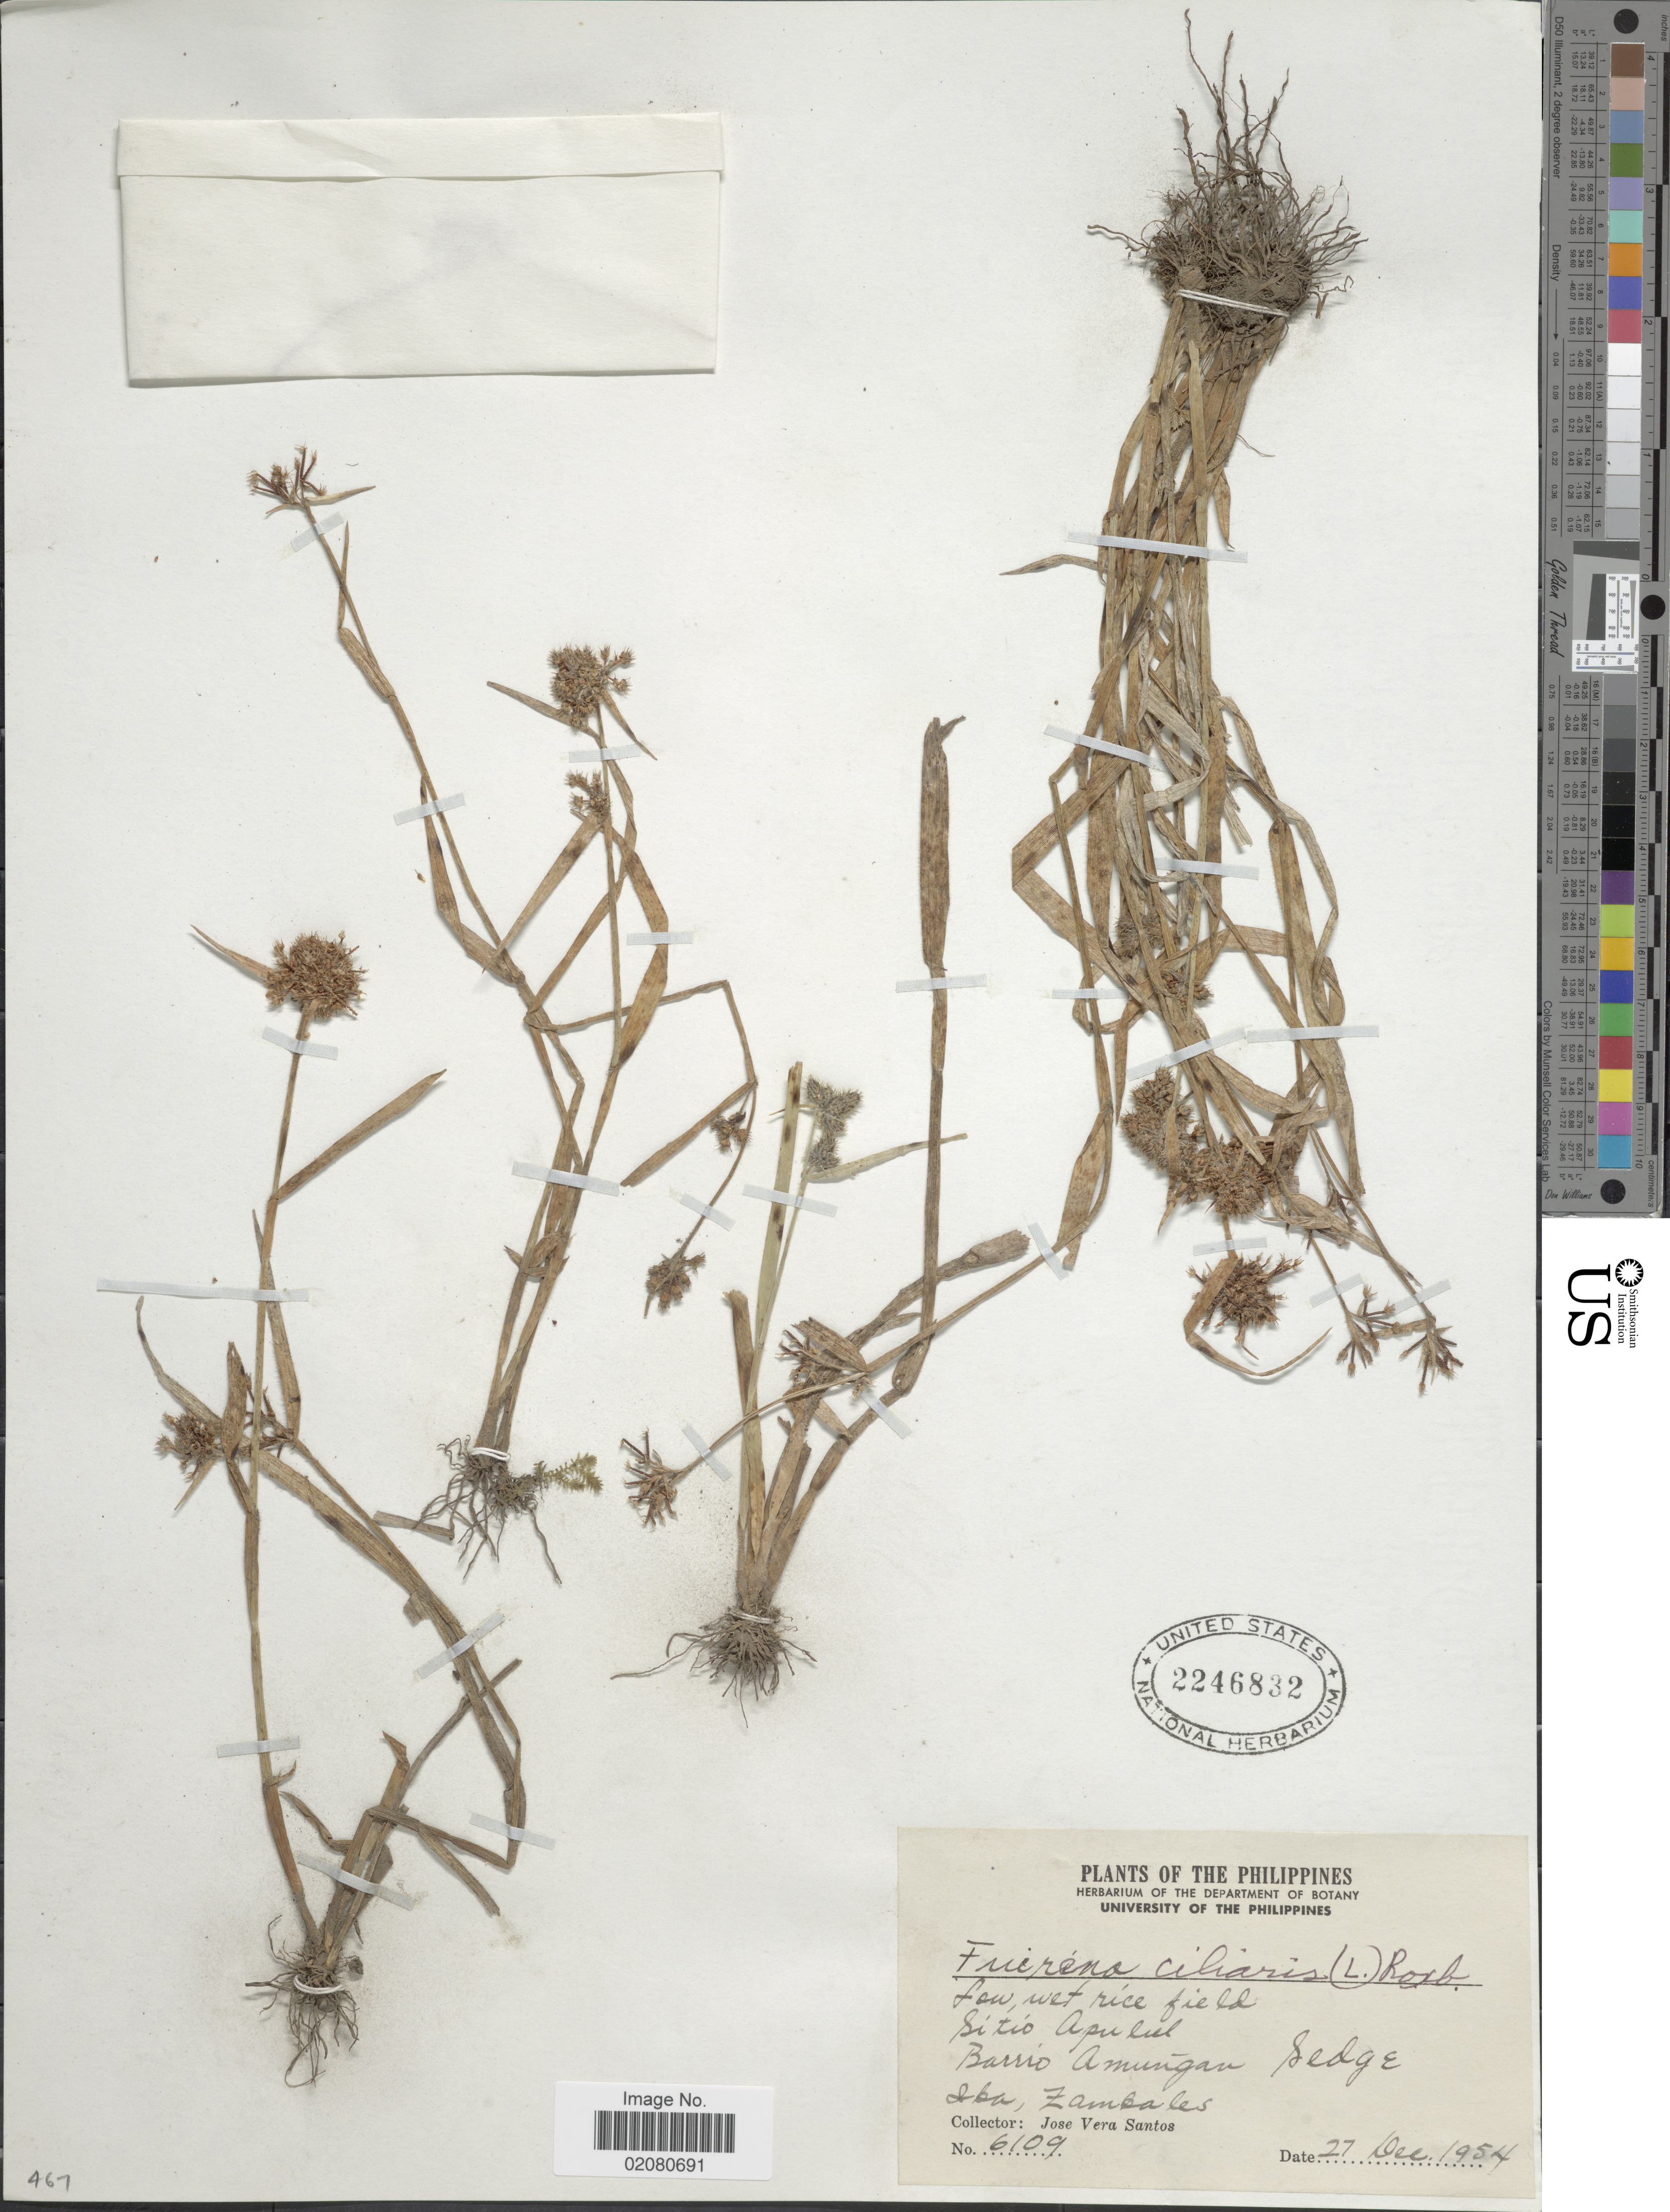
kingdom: Plantae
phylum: Tracheophyta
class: Liliopsida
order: Poales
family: Cyperaceae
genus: Fuirena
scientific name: Fuirena ciliaris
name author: (L.) Roxb.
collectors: J. Santos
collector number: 6109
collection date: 1954-12-27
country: Philippines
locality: Lowe wet rice field, sitio Open [illegible text] Barrio Amungan, Sedge. Iba, Zambales.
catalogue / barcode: US 2246832